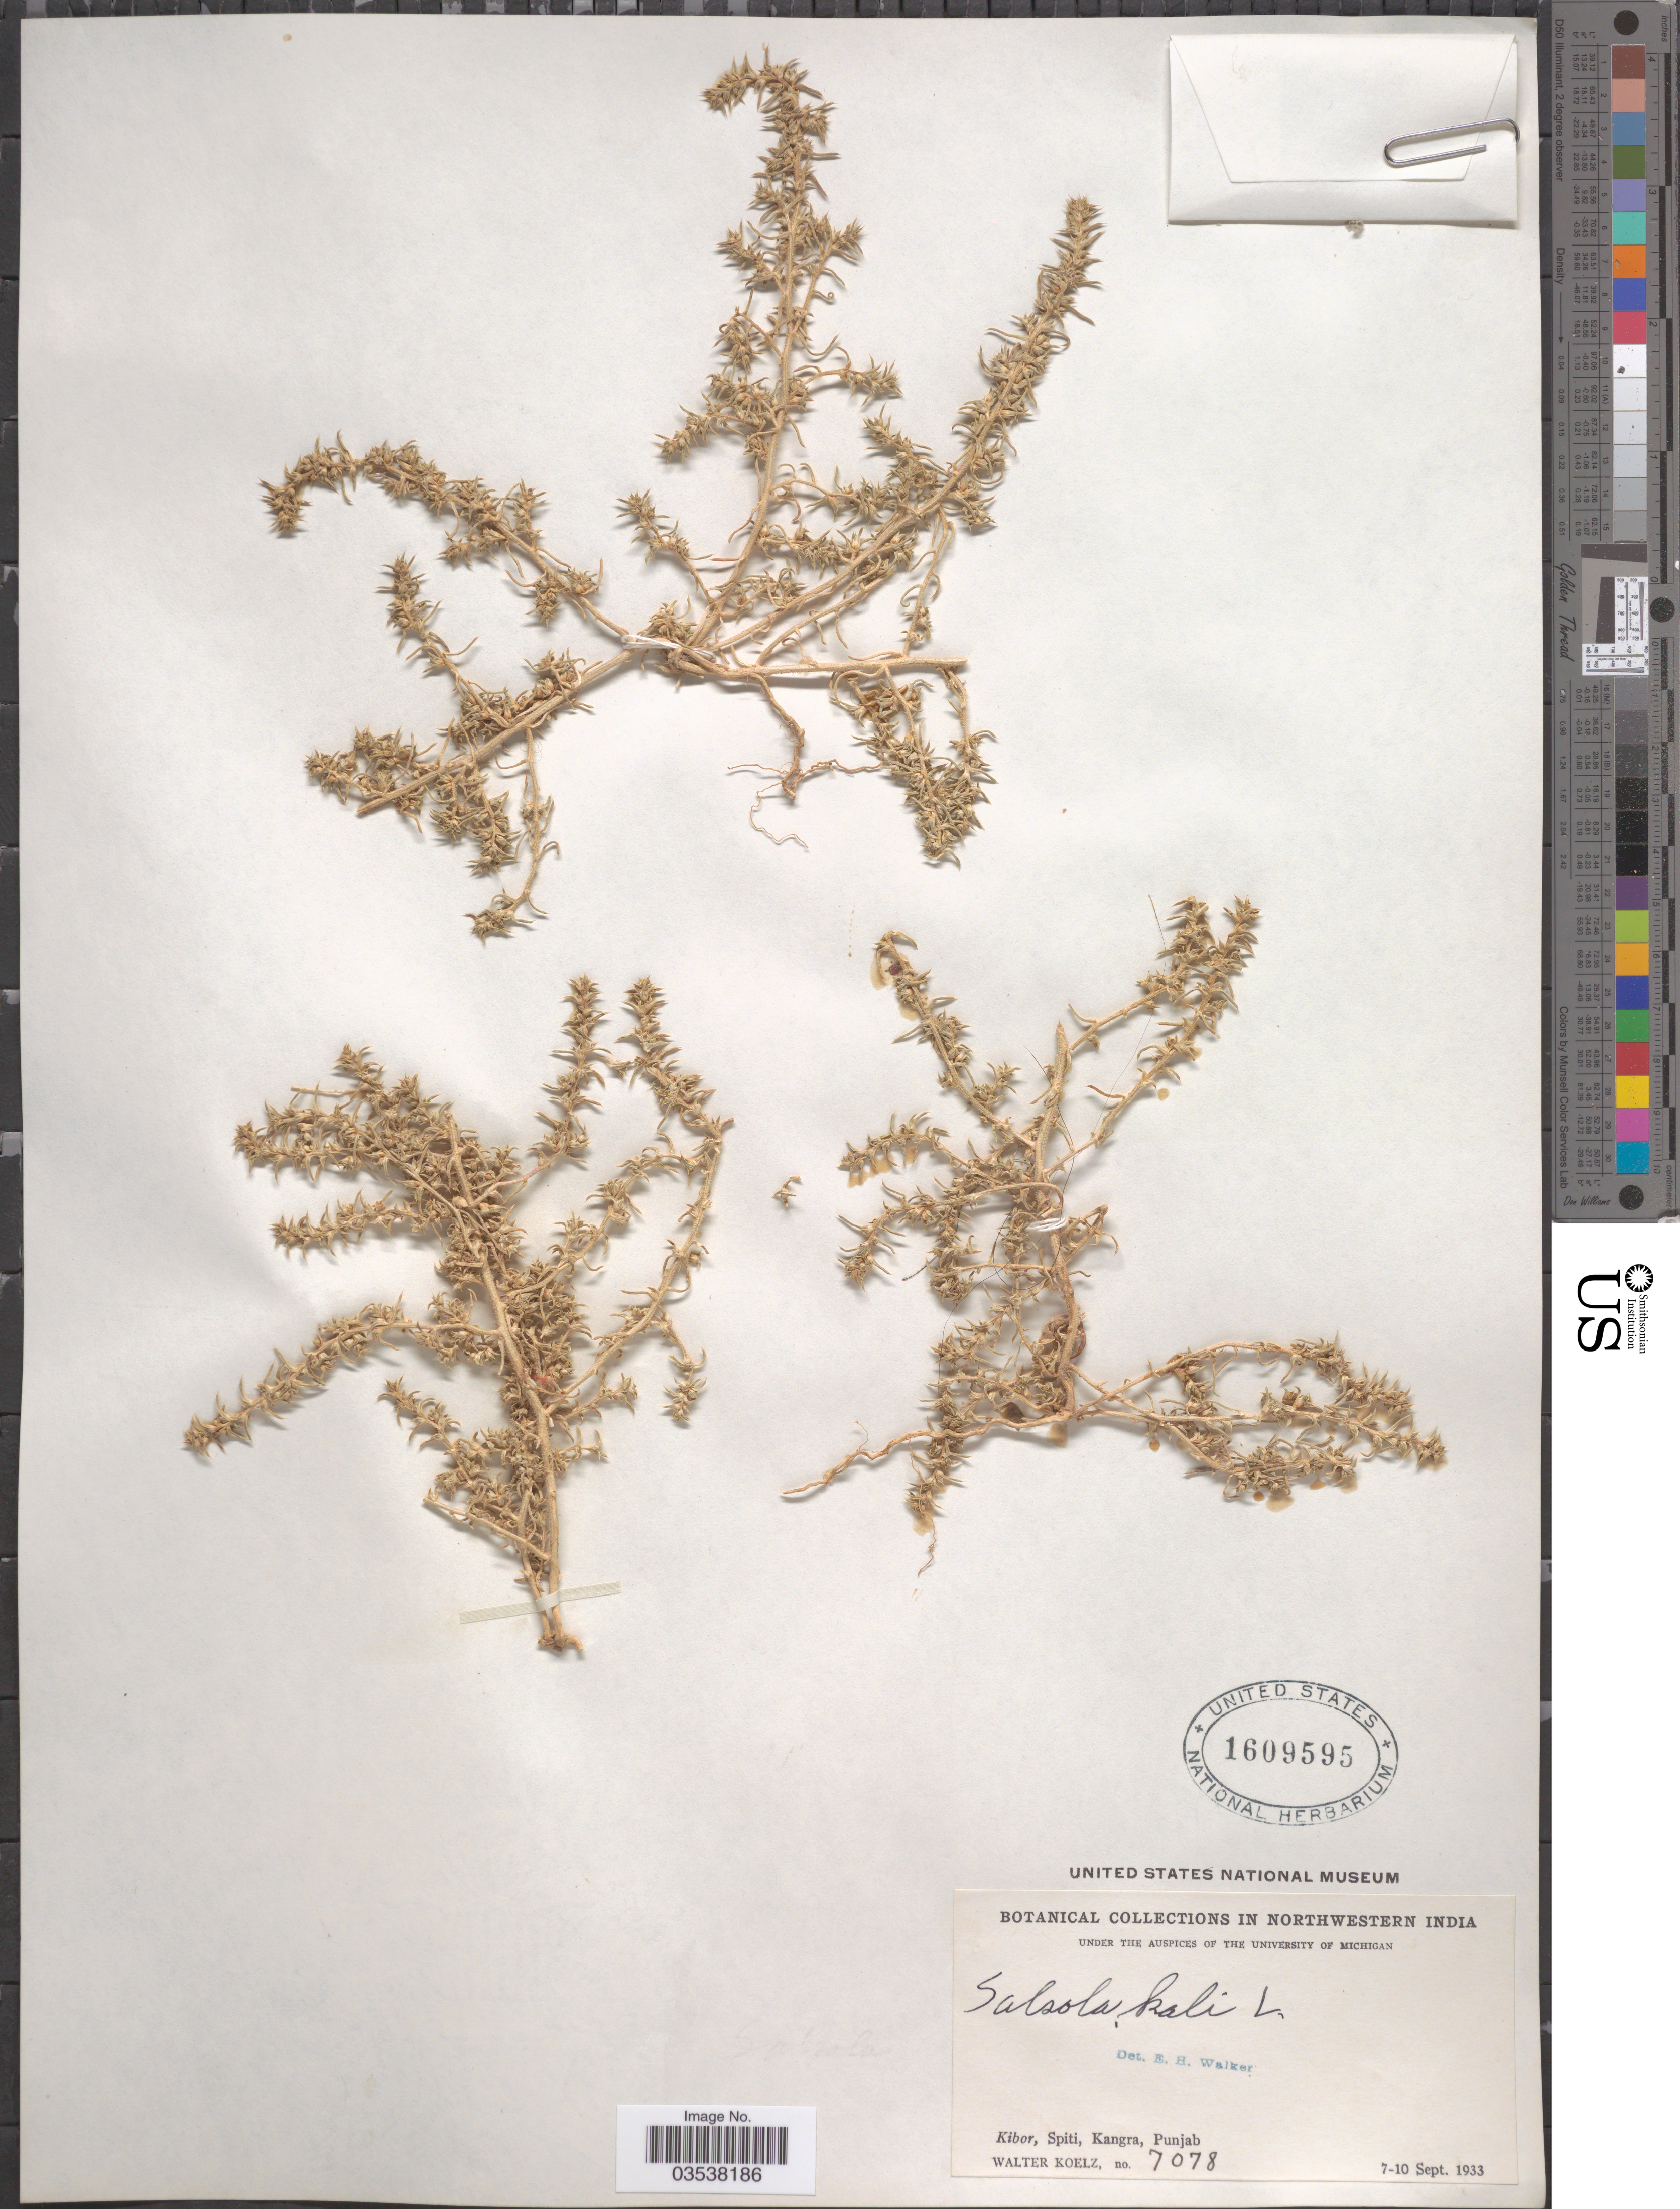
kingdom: Plantae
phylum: Tracheophyta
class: Magnoliopsida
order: Caryophyllales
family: Amaranthaceae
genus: Salsola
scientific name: Salsola kali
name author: L.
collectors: W. N. Koelz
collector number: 7078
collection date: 1933-09-07/1933-09-10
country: India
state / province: Punjab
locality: Northwestern India. Kibor, Spiti, Kangra.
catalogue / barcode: US 1609595